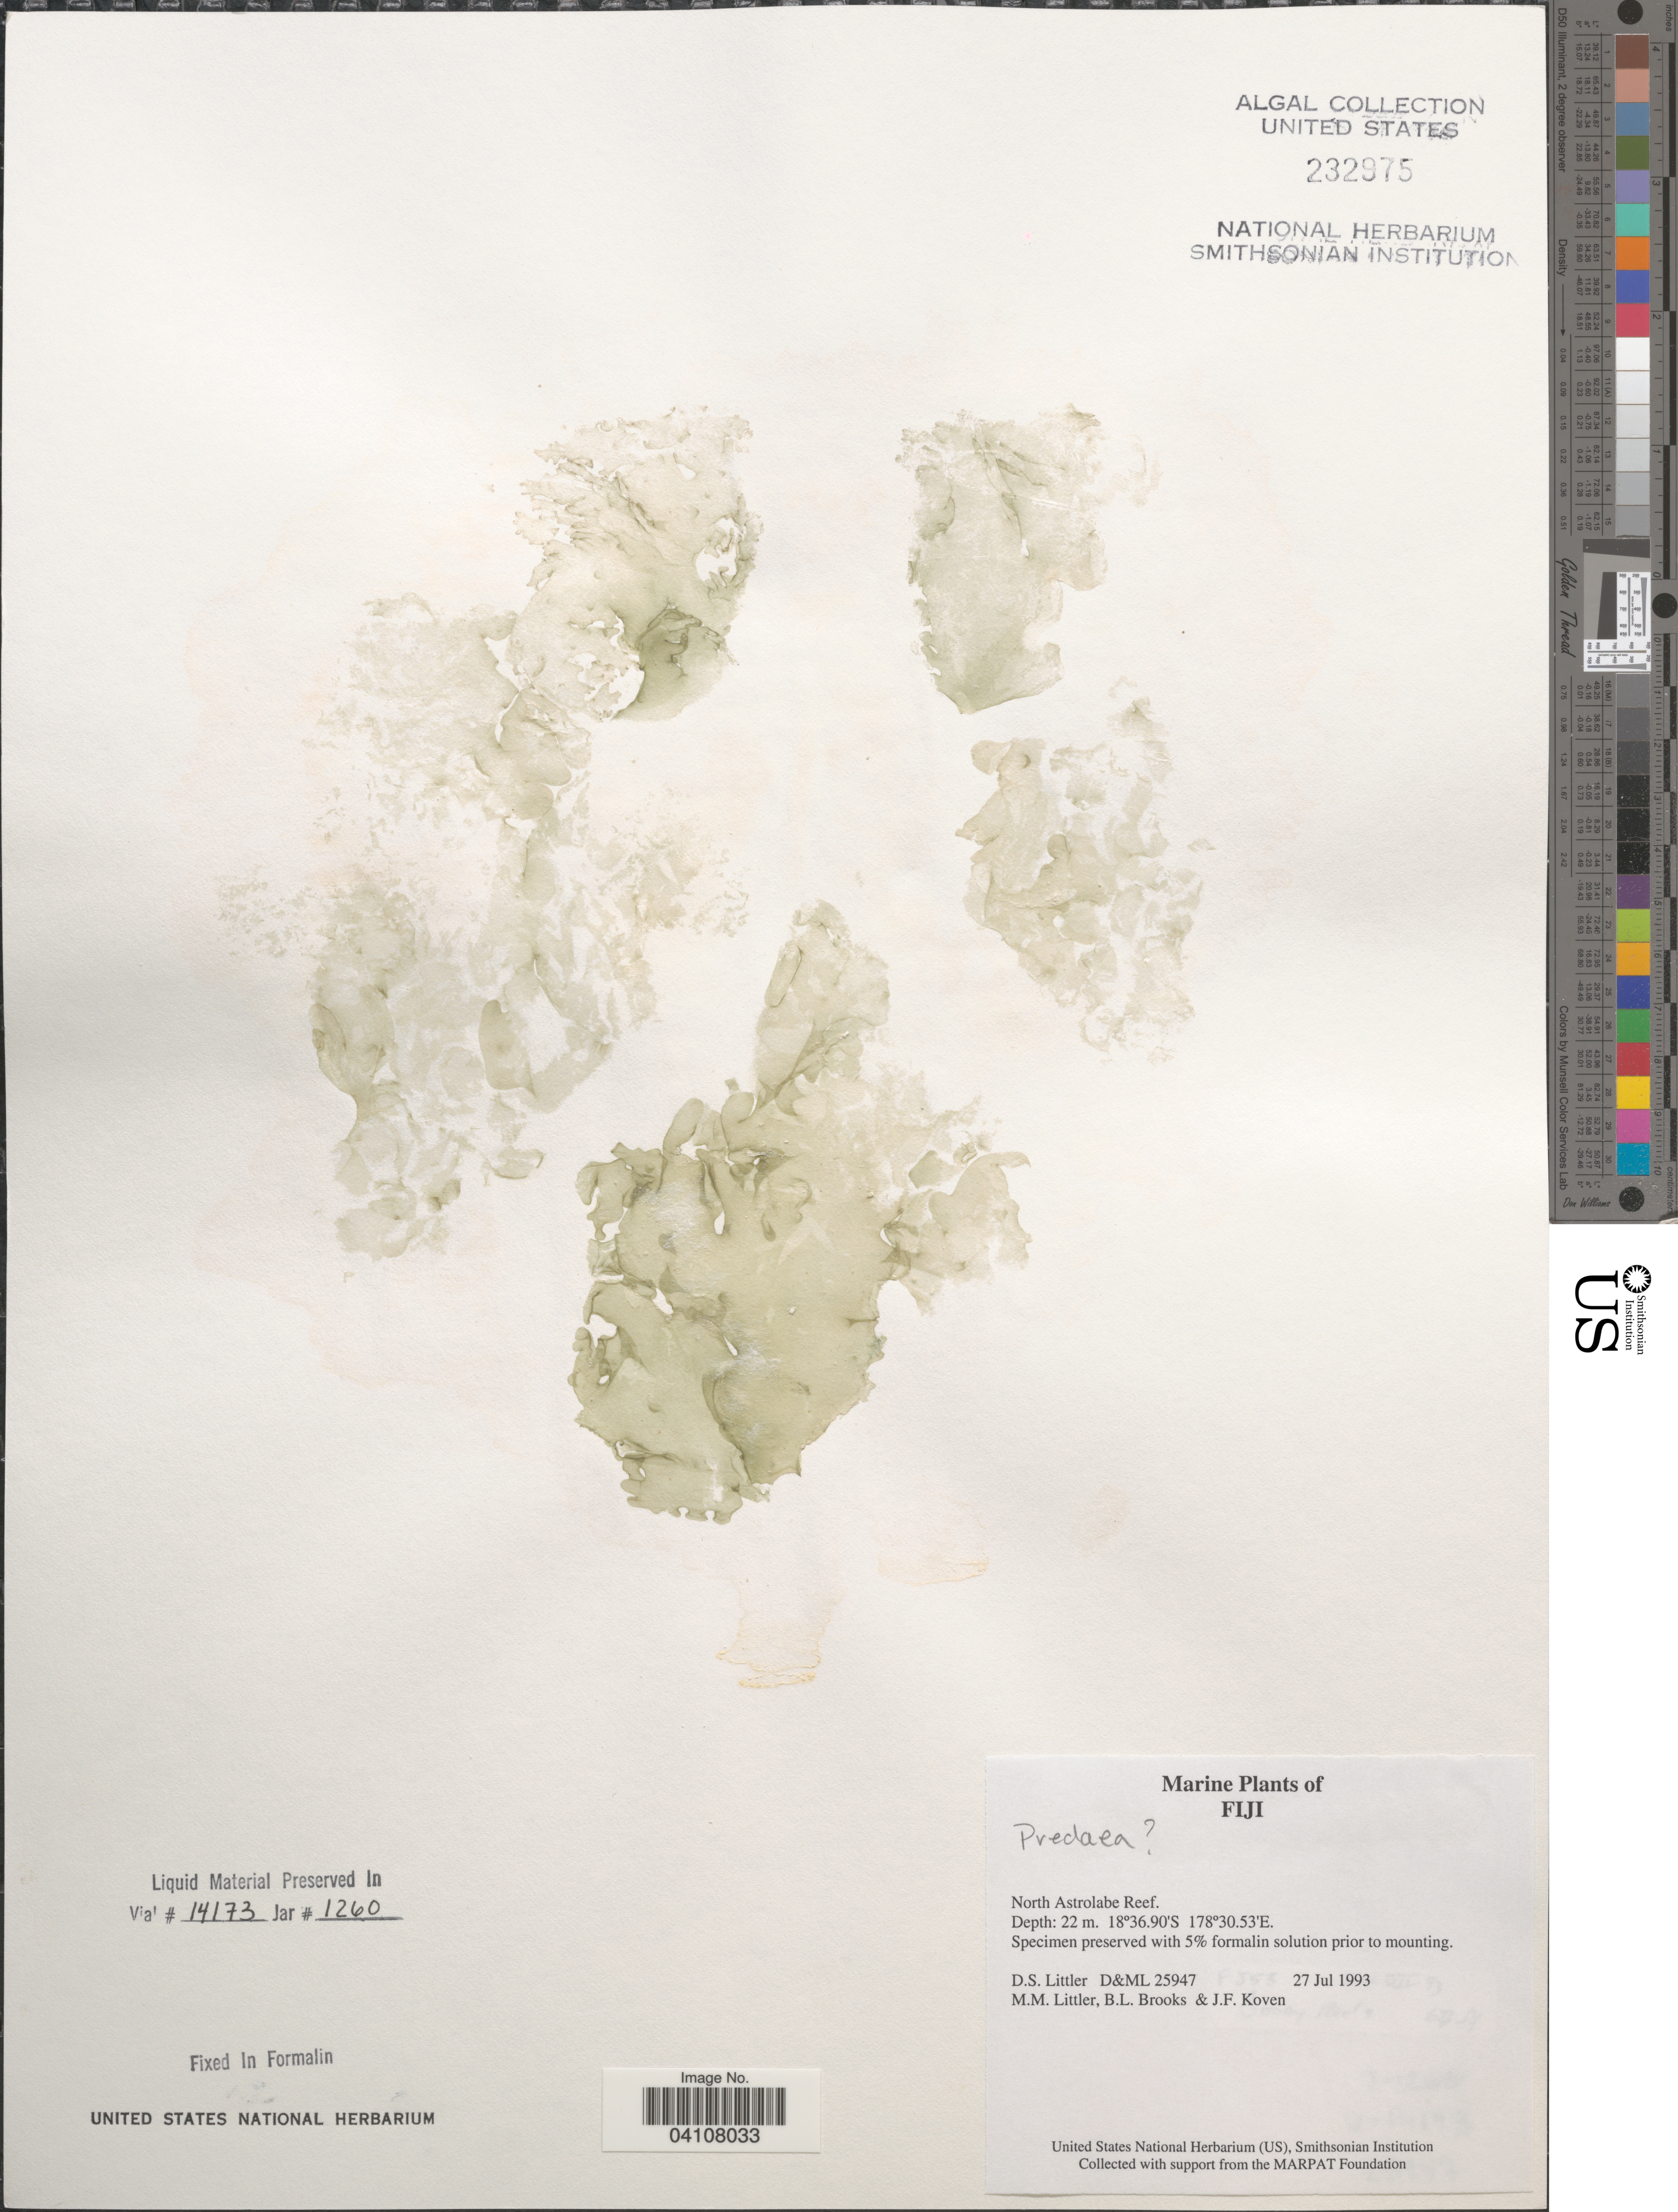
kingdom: Plantae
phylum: Rhodophyta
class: Florideophyceae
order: Nemastomatales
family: Nemastomataceae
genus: Predaea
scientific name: Predaea sp.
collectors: D. S. Littler, B. Brooks & J. Koven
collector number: D&ML25947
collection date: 1993-07-27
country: Fiji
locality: North Astrolabe Reef.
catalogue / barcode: US 232975